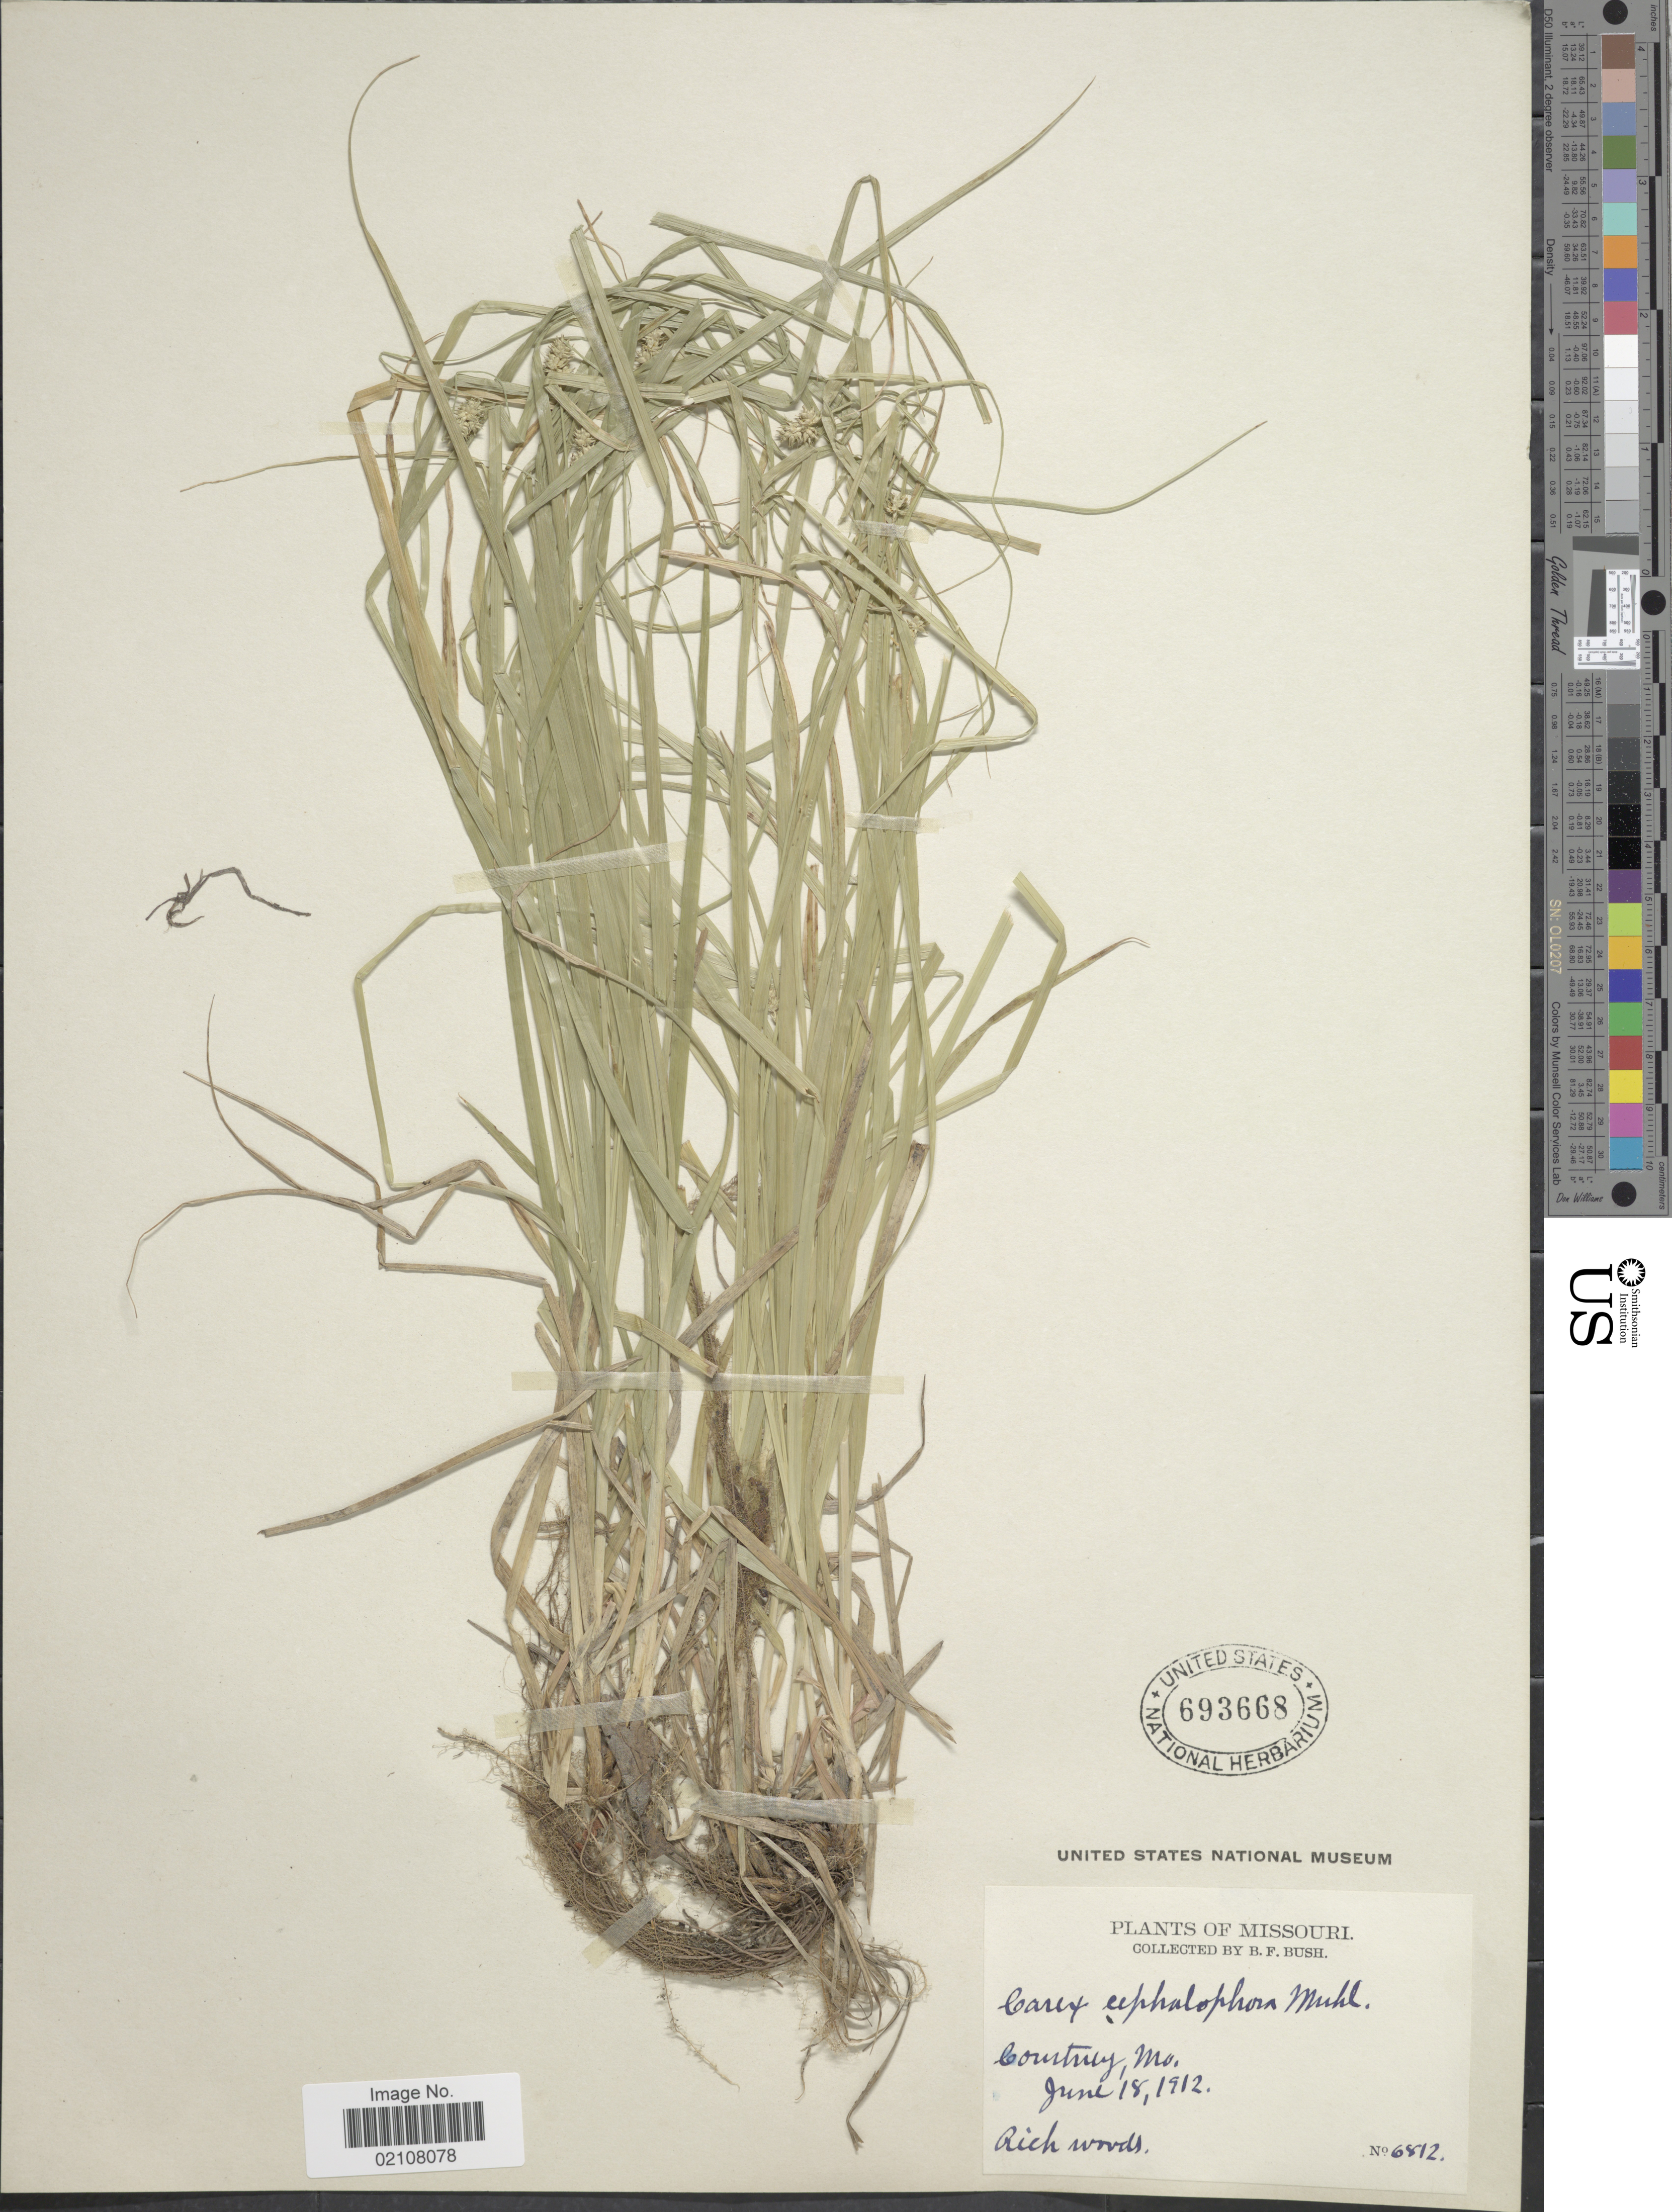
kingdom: Plantae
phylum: Tracheophyta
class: Liliopsida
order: Poales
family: Cyperaceae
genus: Carex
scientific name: Carex cephalophora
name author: Muhl. ex Willd.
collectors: B. F. Bush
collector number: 6812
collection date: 1912-06-18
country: United States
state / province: Missouri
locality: Courtney, rich woods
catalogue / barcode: US 693668